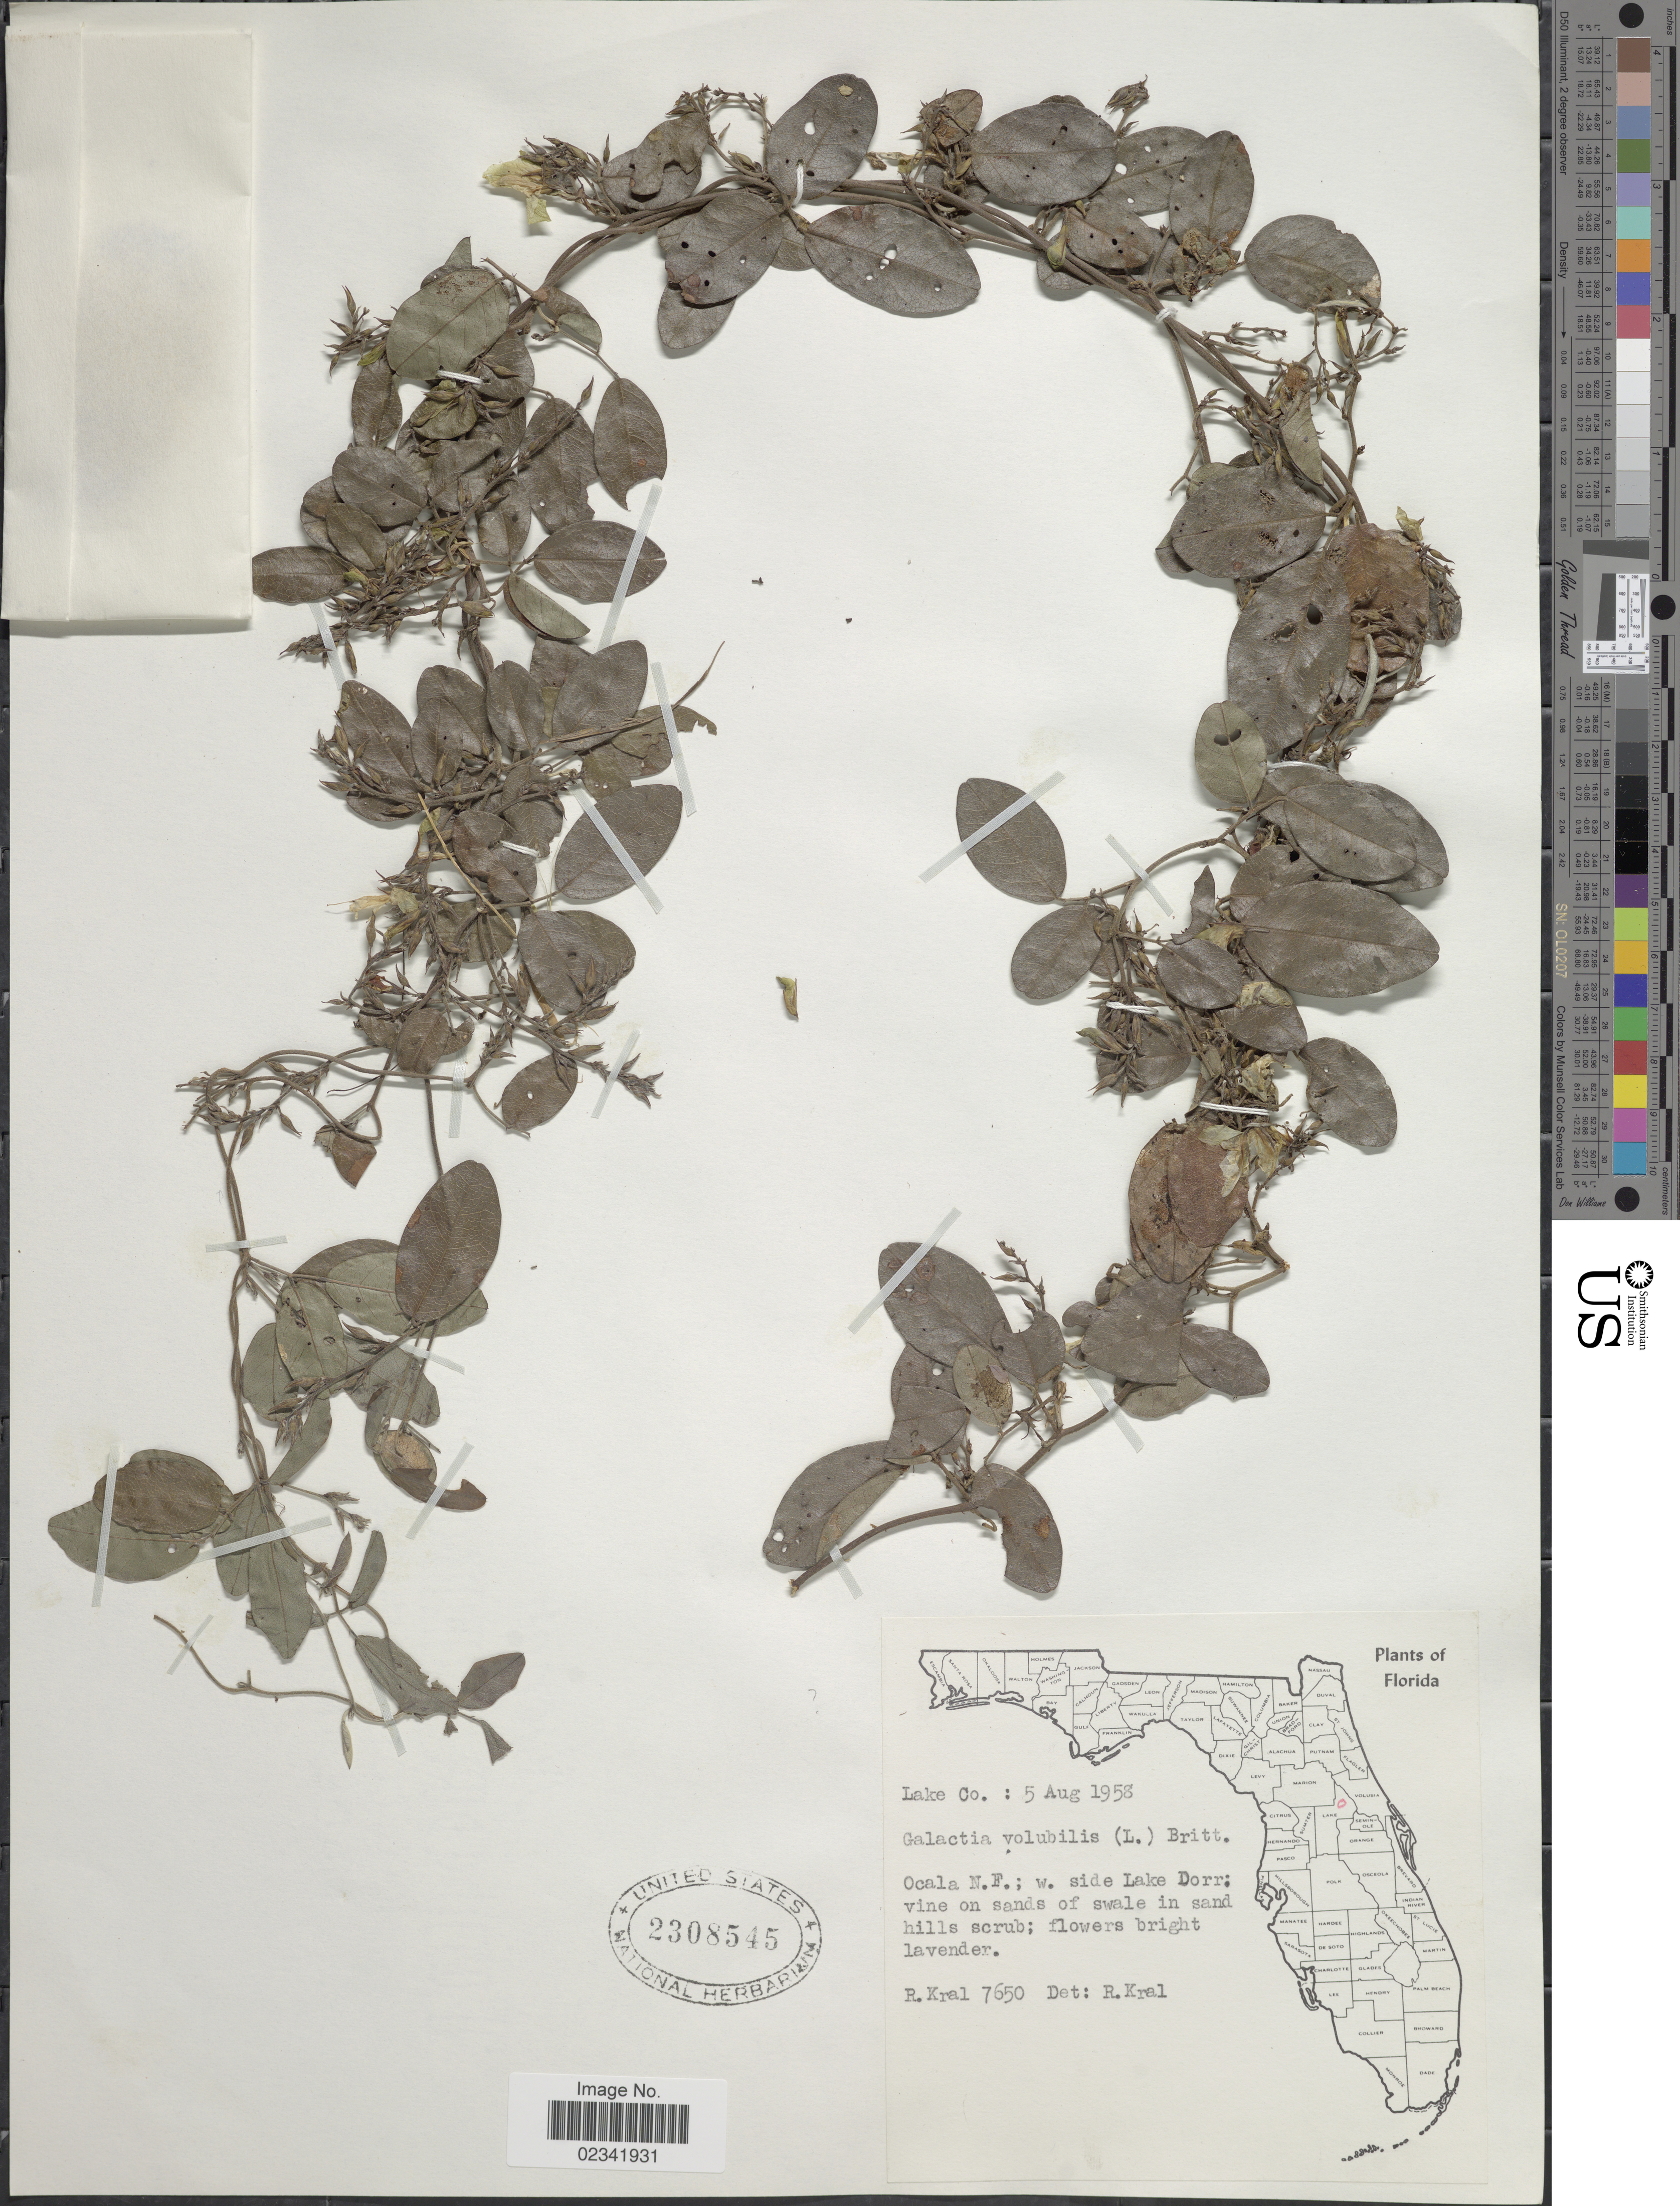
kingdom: Plantae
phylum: Tracheophyta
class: Magnoliopsida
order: Fabales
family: Fabaceae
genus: Galactia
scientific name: Galactia volubilis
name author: (L.) Britton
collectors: R. Kral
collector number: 7650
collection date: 1958-08-05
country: United States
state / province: Florida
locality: Ocala N.F.; w. side Lake Dorr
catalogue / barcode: US 2308545